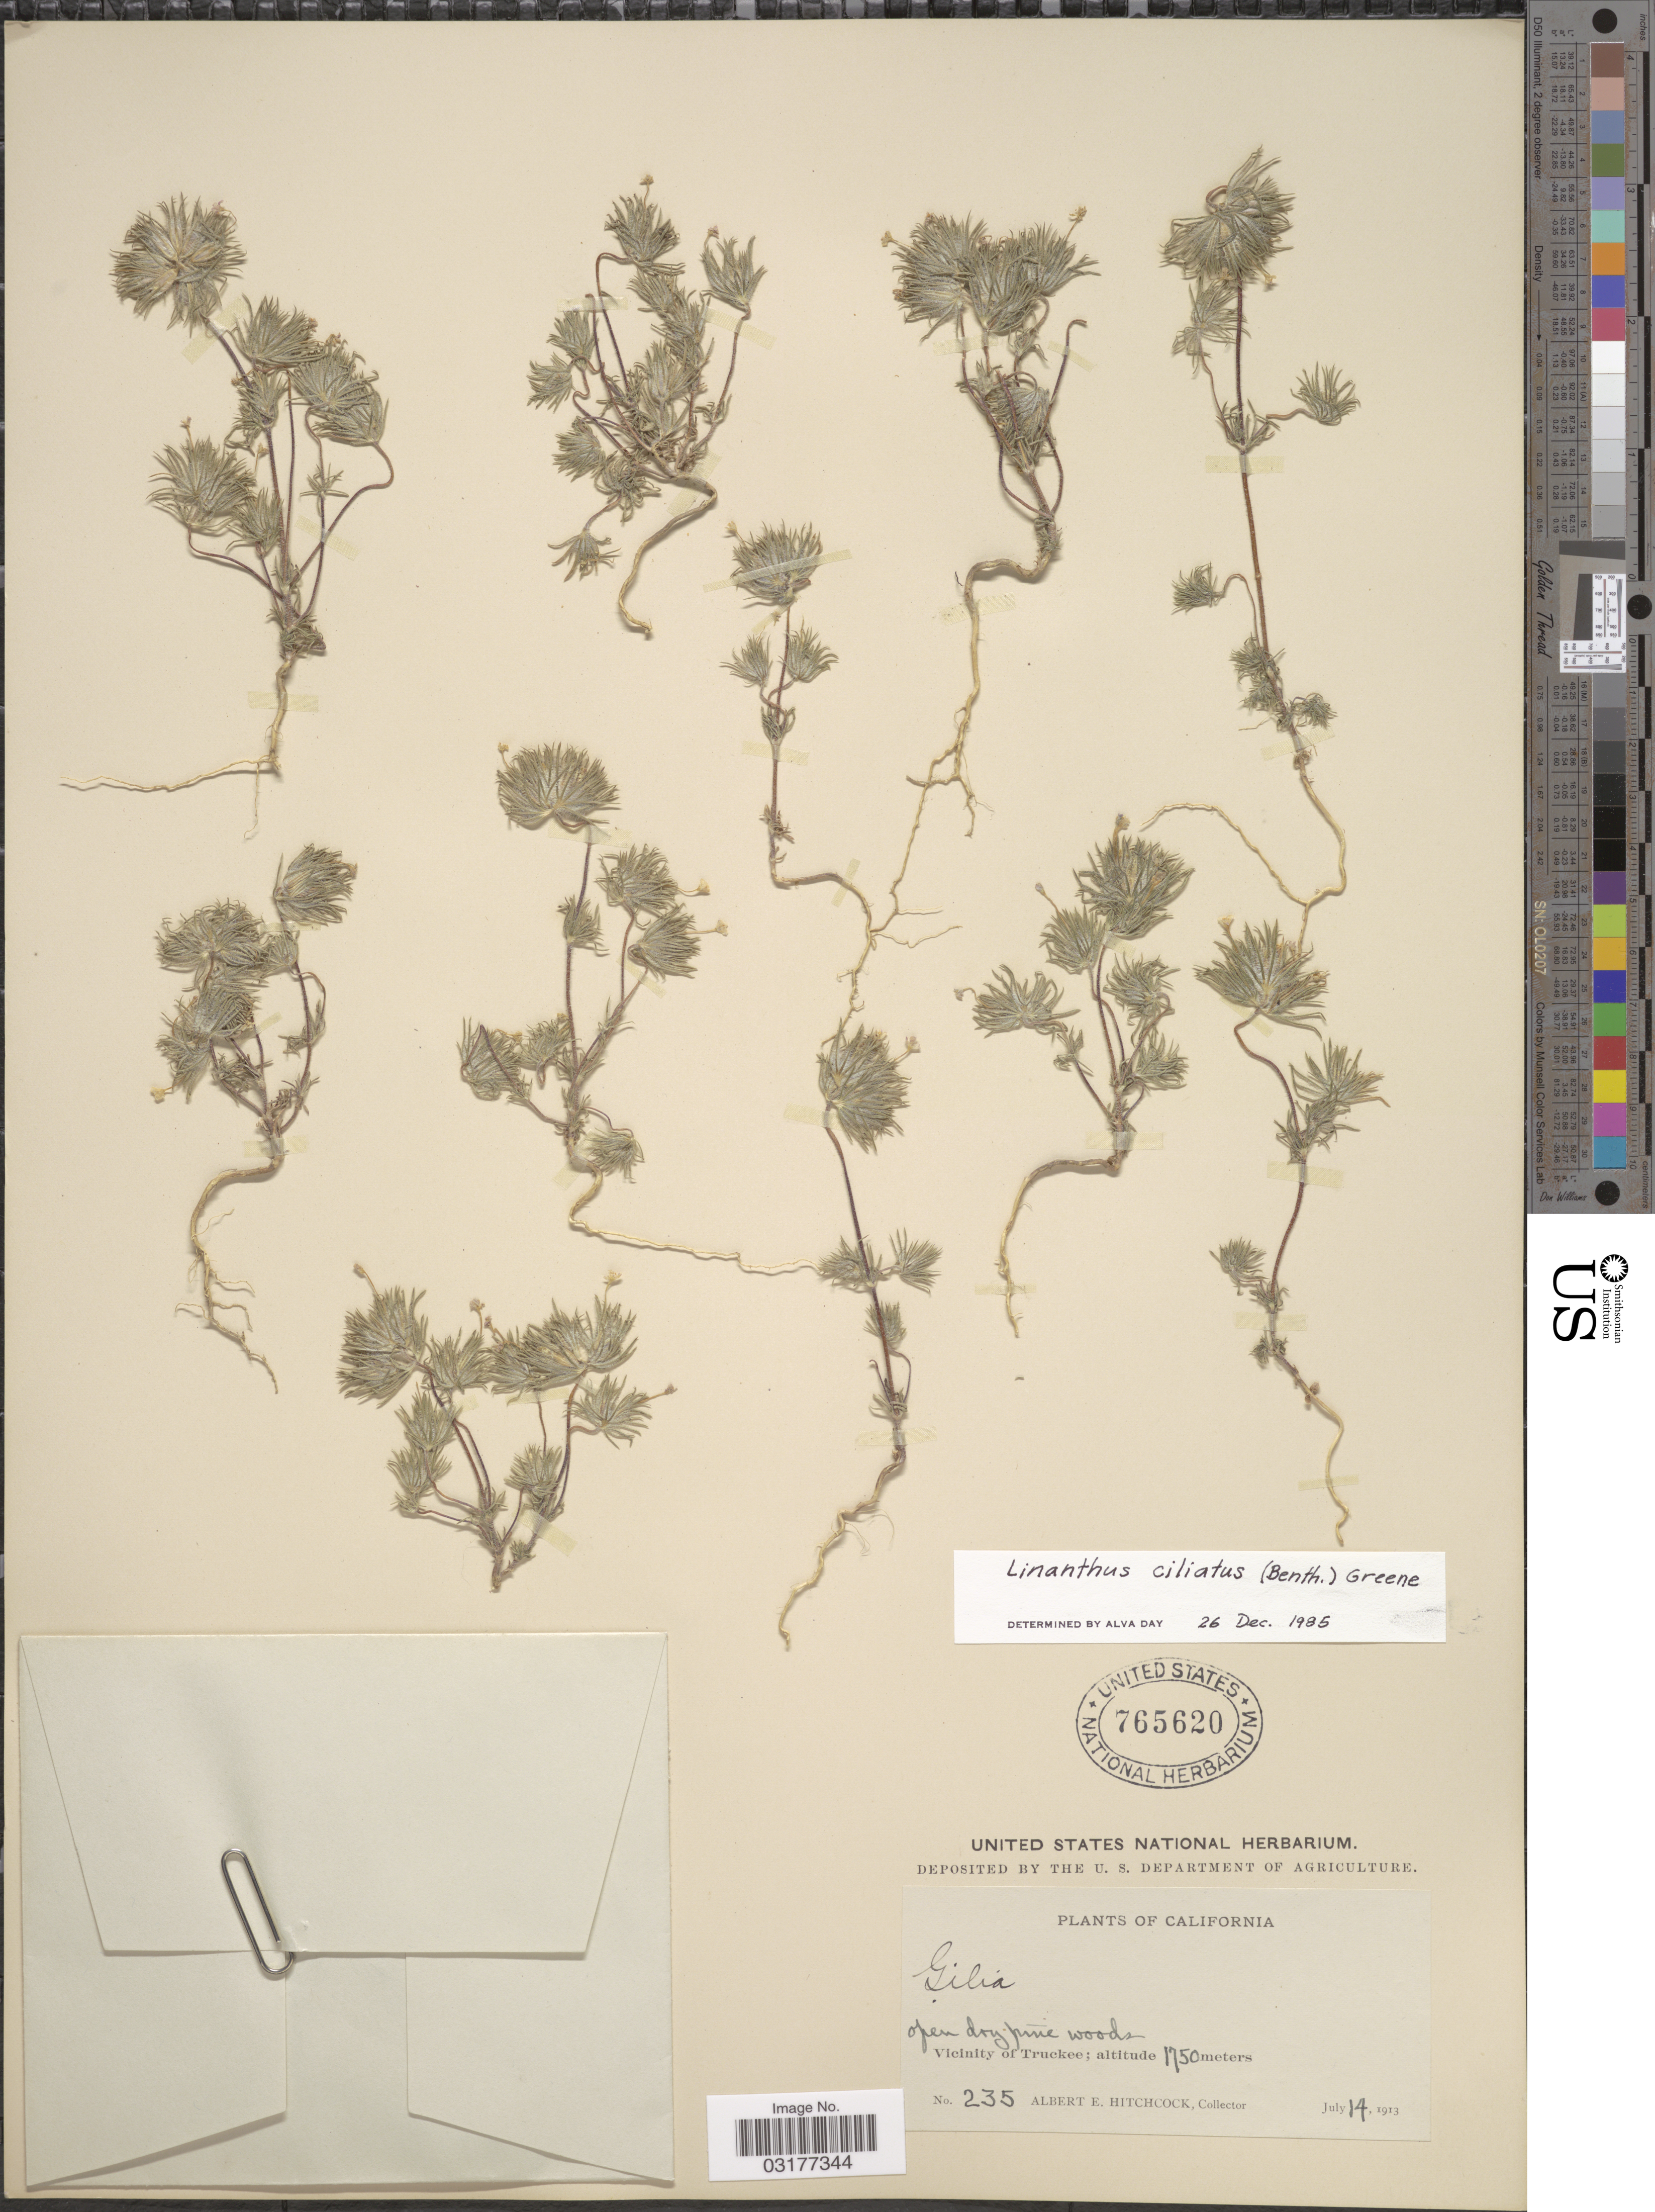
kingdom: Plantae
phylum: Tracheophyta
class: Magnoliopsida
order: Ericales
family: Polemoniaceae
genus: Leptosiphon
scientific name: Leptosiphon ciliatus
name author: (Benth.) Jeps.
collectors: A. Hitchcock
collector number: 235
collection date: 1913-07-14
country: United States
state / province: California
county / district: Nevada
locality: Vicinity of Truckee.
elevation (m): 1750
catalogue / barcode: US 765620